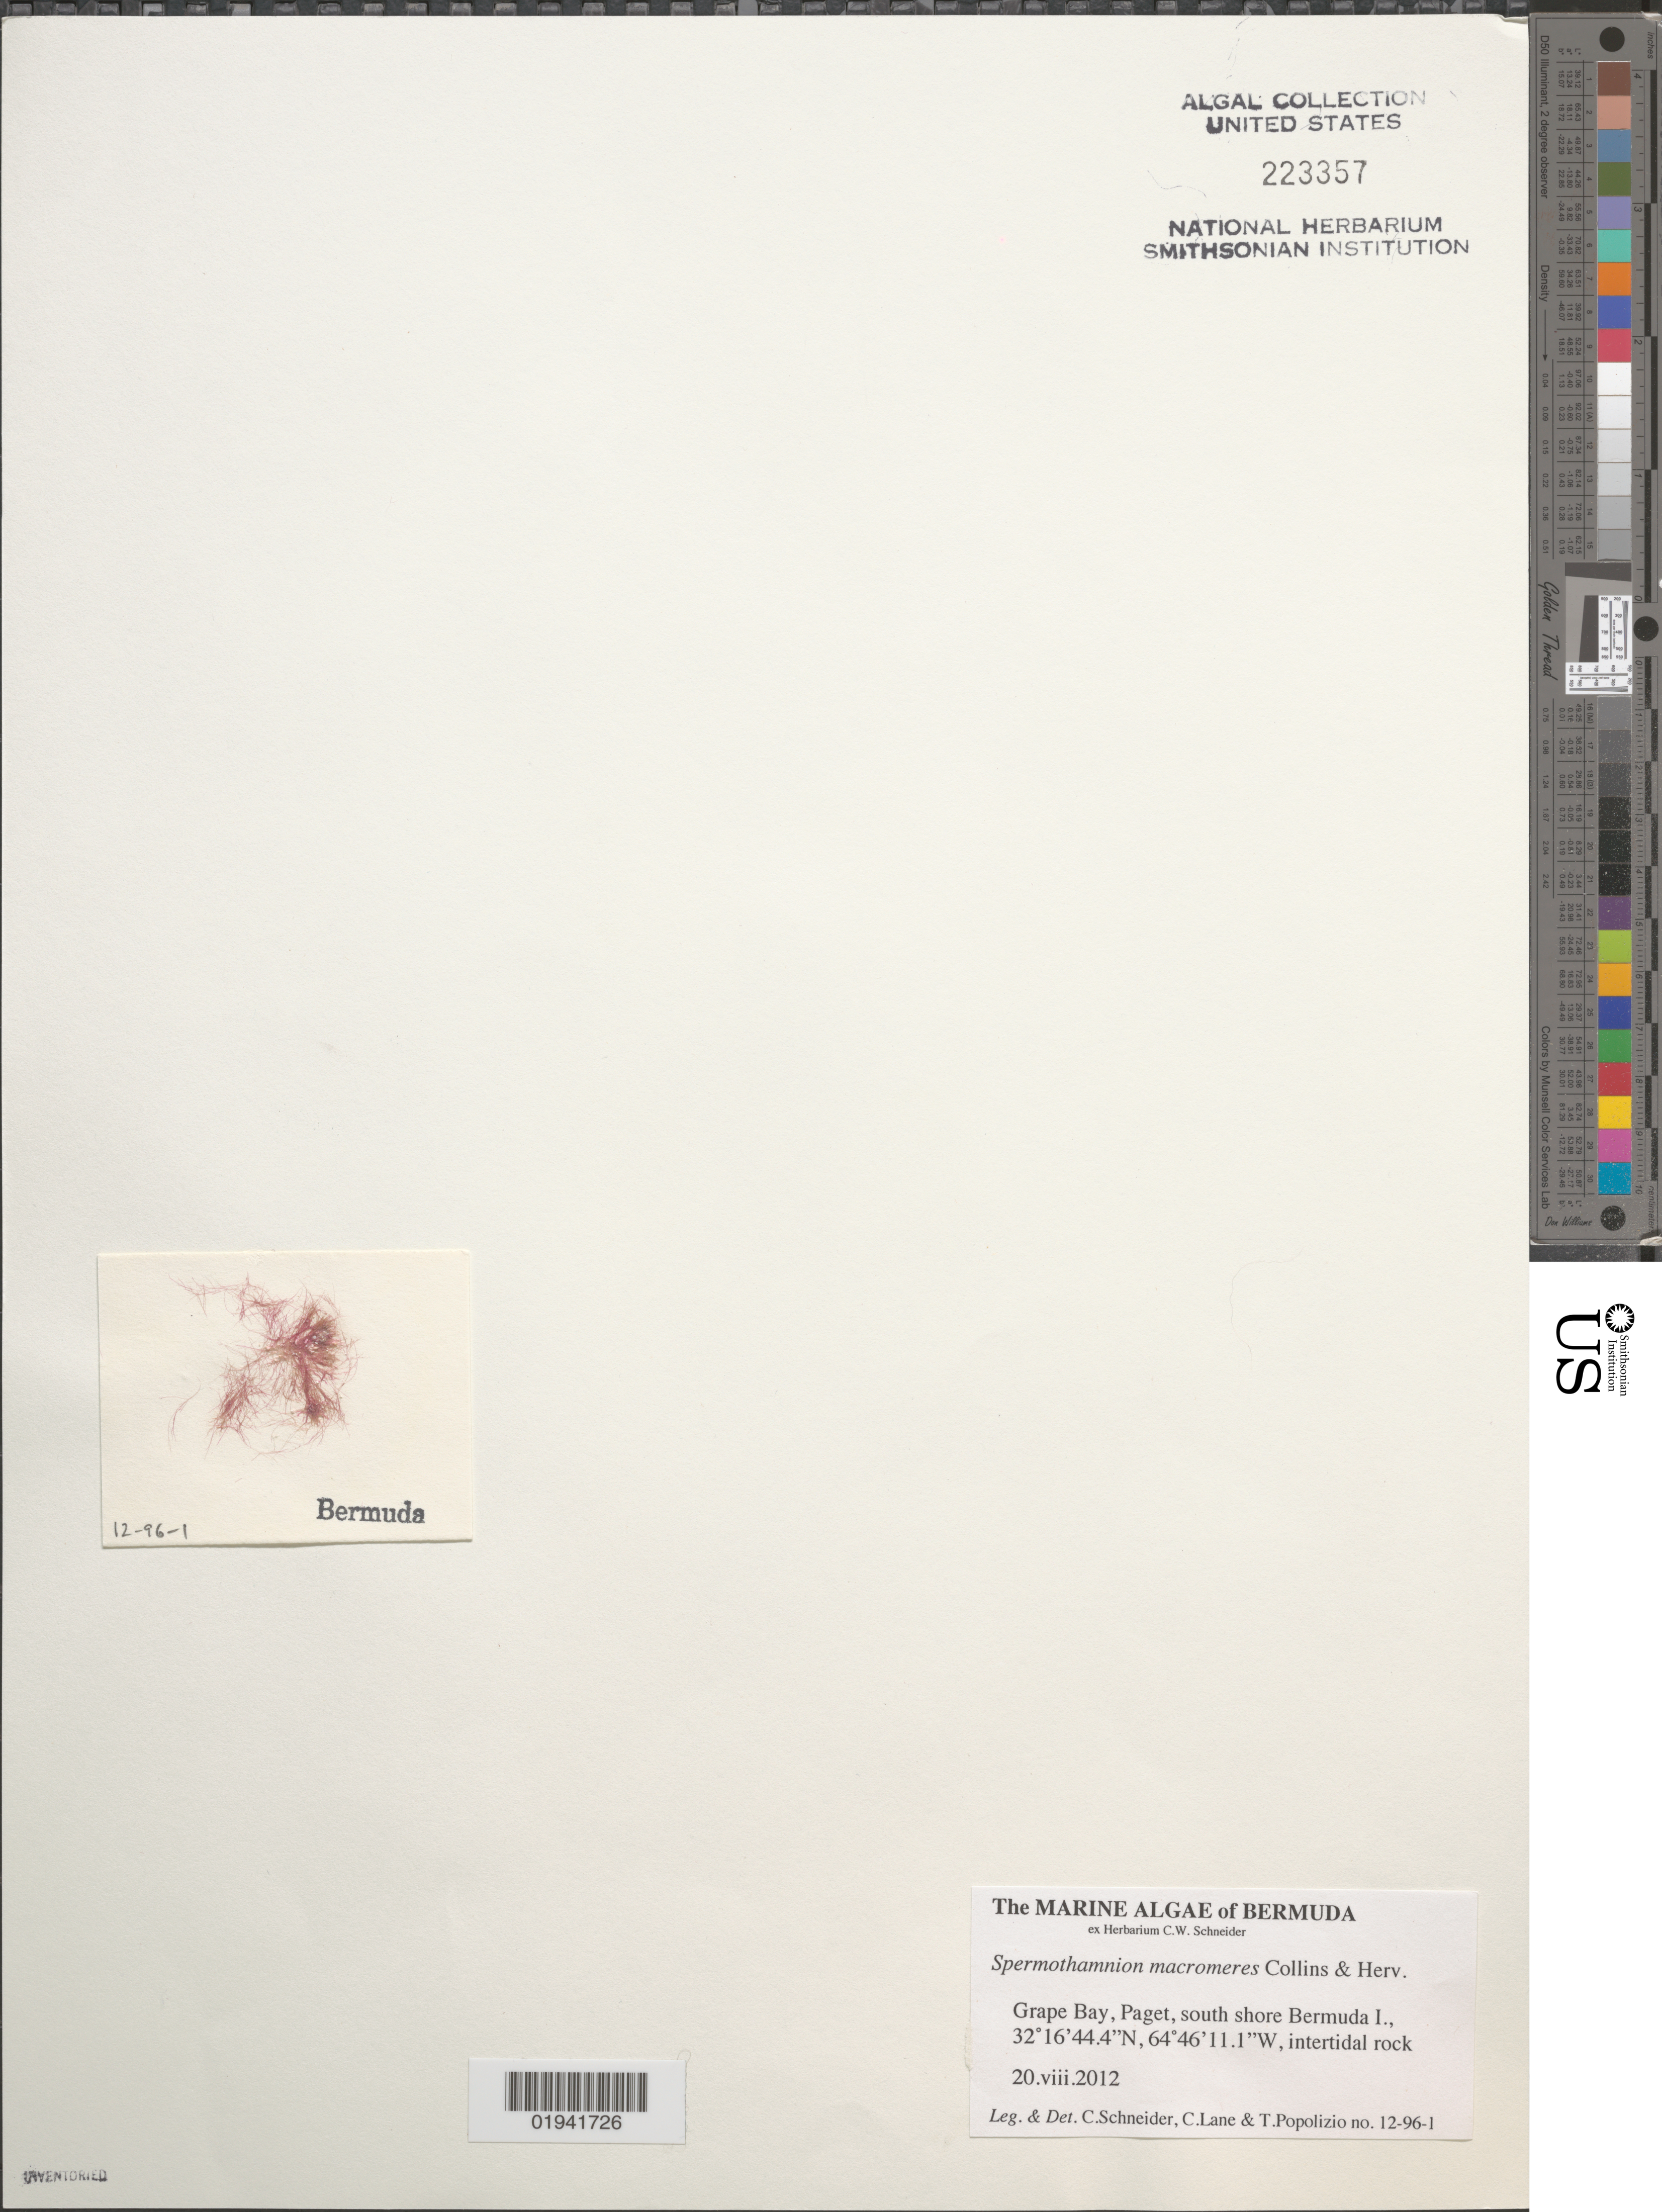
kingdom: Plantae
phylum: Rhodophyta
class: Florideophyceae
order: Ceramiales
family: Wrangeliaceae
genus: Spermothamnion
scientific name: Spermothamnion macromeres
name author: Collins & Herv.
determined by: Schneider, C. W.; Lane, C. E.; Popolizio, T. R.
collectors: C. W. Schneider, C. E. Lane & T. Popolizio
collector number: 12-96-1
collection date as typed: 20 Aug 2012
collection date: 2012-08-20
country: Bermuda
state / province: Paget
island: Bermuda Island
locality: Grape Bay, south shore of Bermuda Island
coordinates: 32 16'44.4"N, 64 46'11.1"W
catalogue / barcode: US 223357